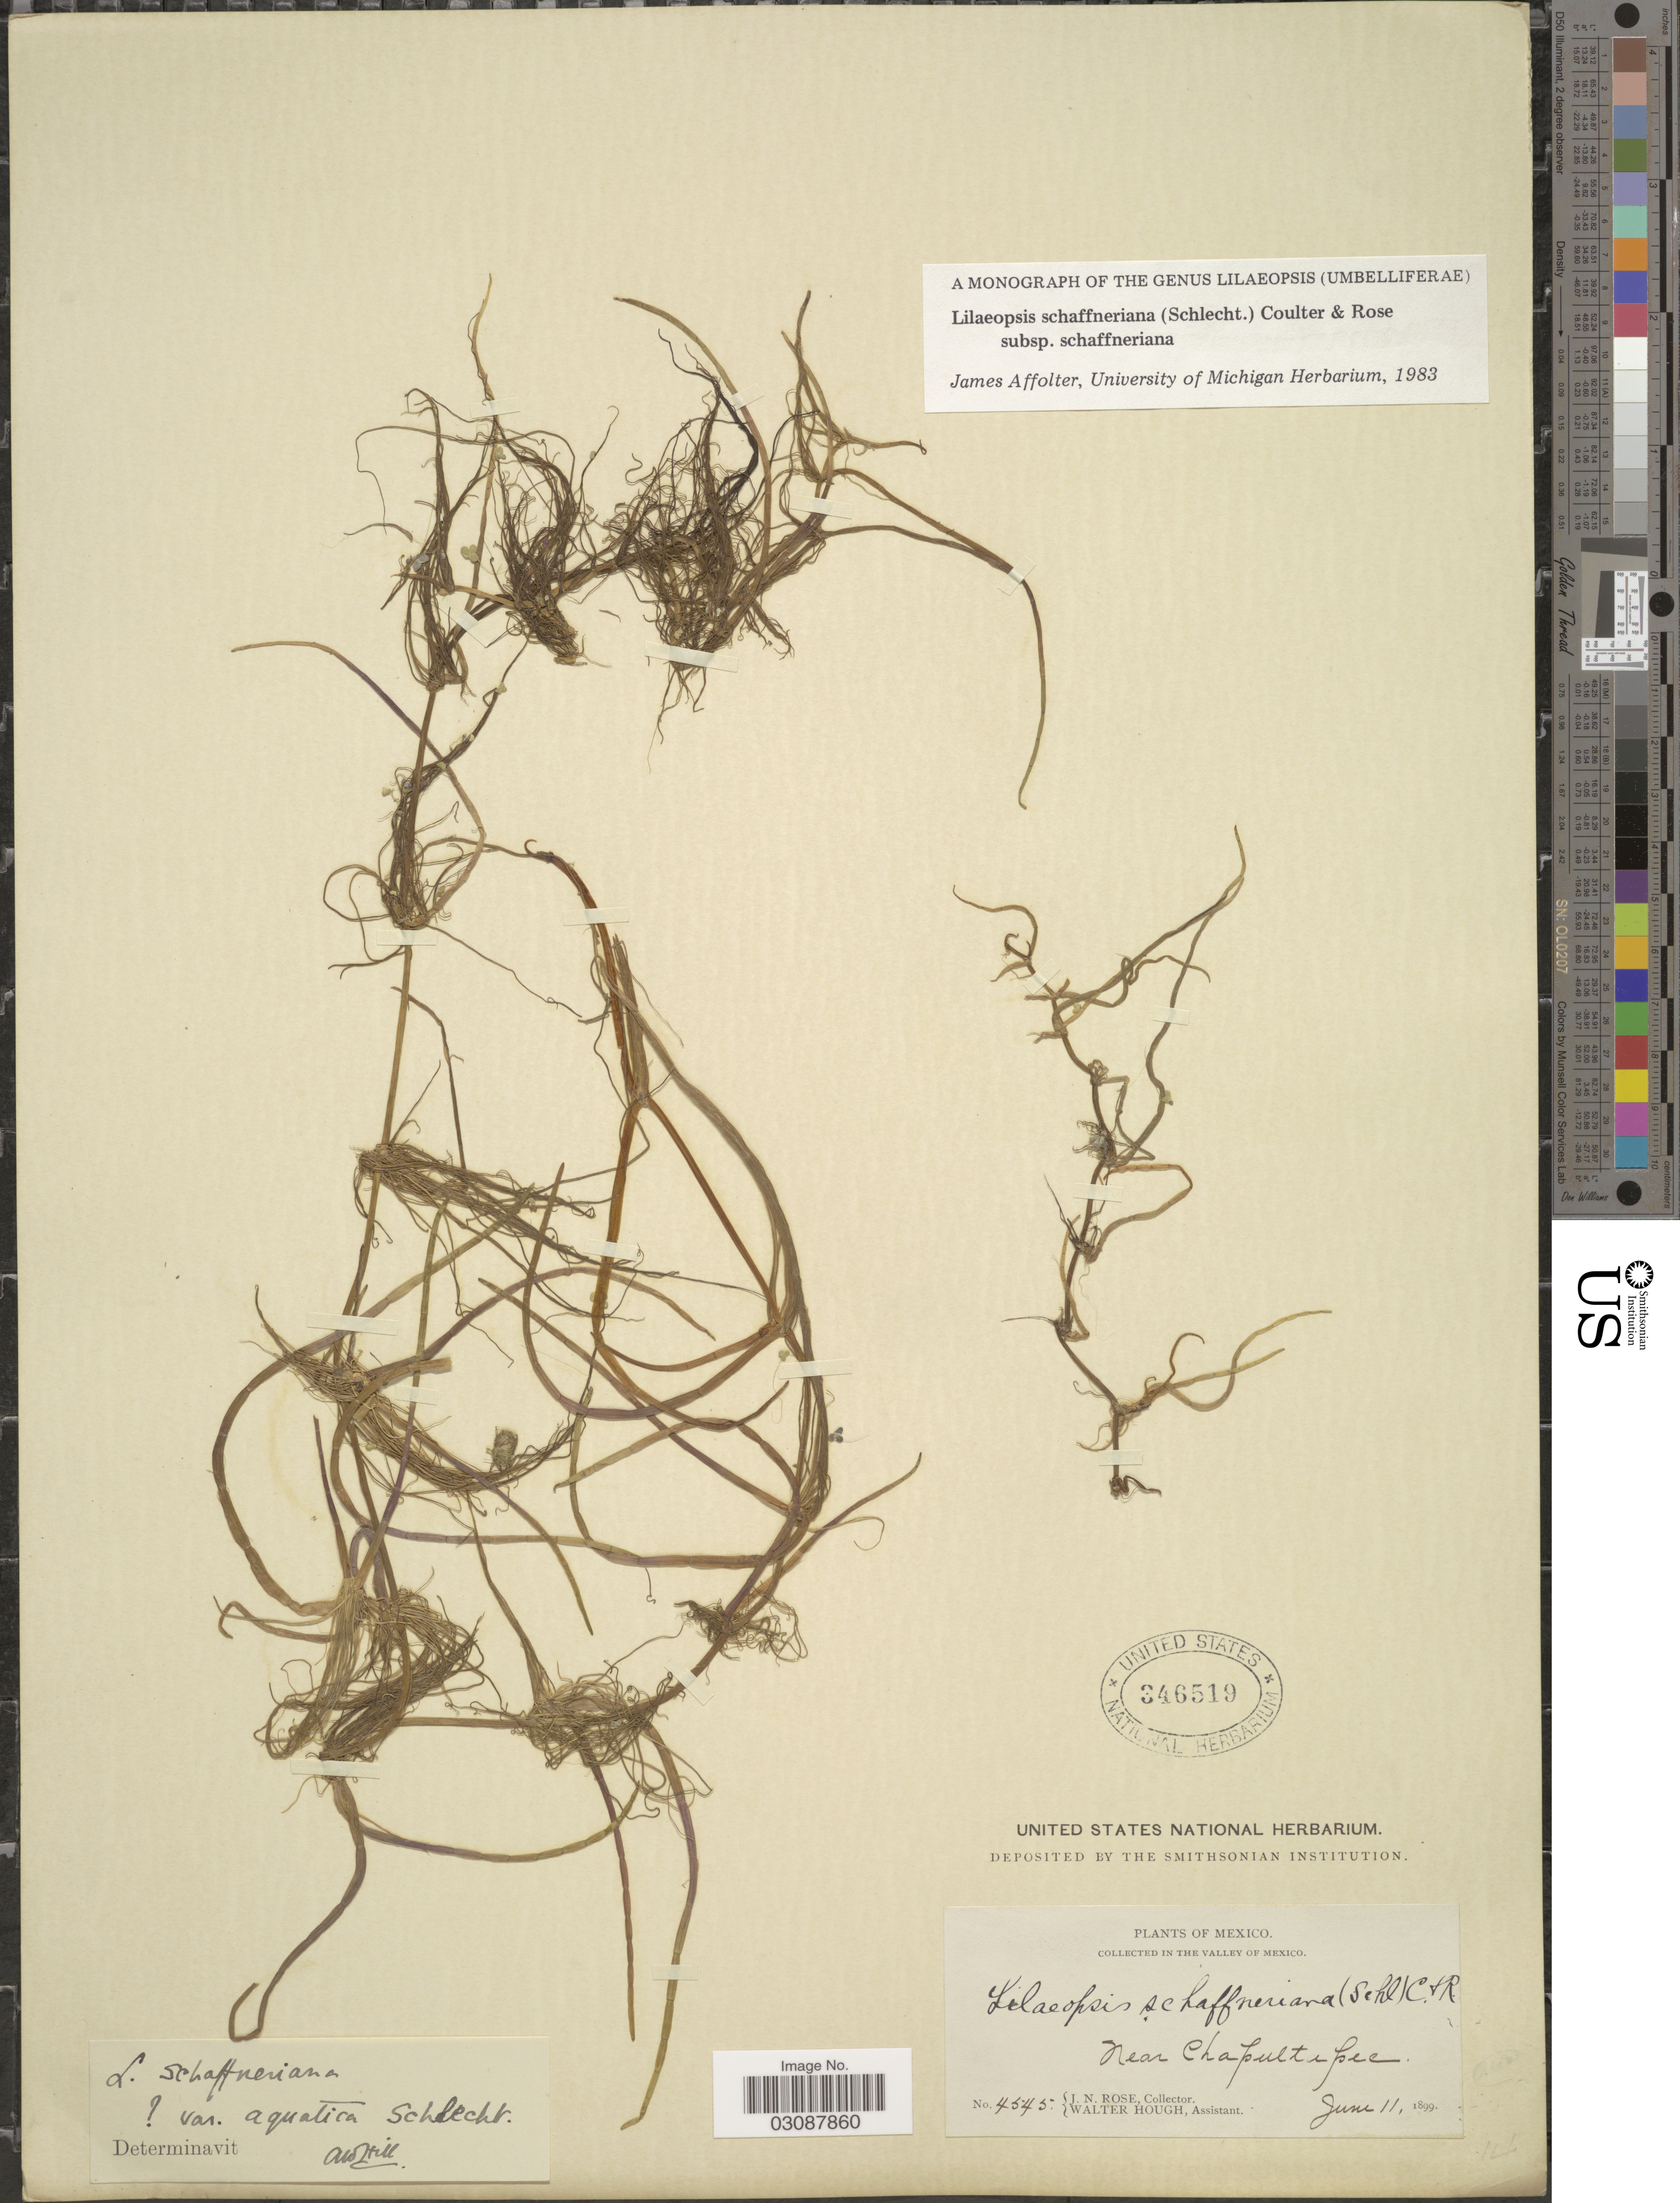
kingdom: Plantae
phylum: Tracheophyta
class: Magnoliopsida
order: Apiales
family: Apiaceae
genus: Lilaeopsis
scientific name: Lilaeopsis schaffneriana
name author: (Schltdl.) J.M. Coult. & Rose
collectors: J. N. Rose & W. Hough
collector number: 4545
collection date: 1899-06-11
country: Mexico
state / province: México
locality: In the valley of Mexico. Near Chapultepec.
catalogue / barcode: US 346519